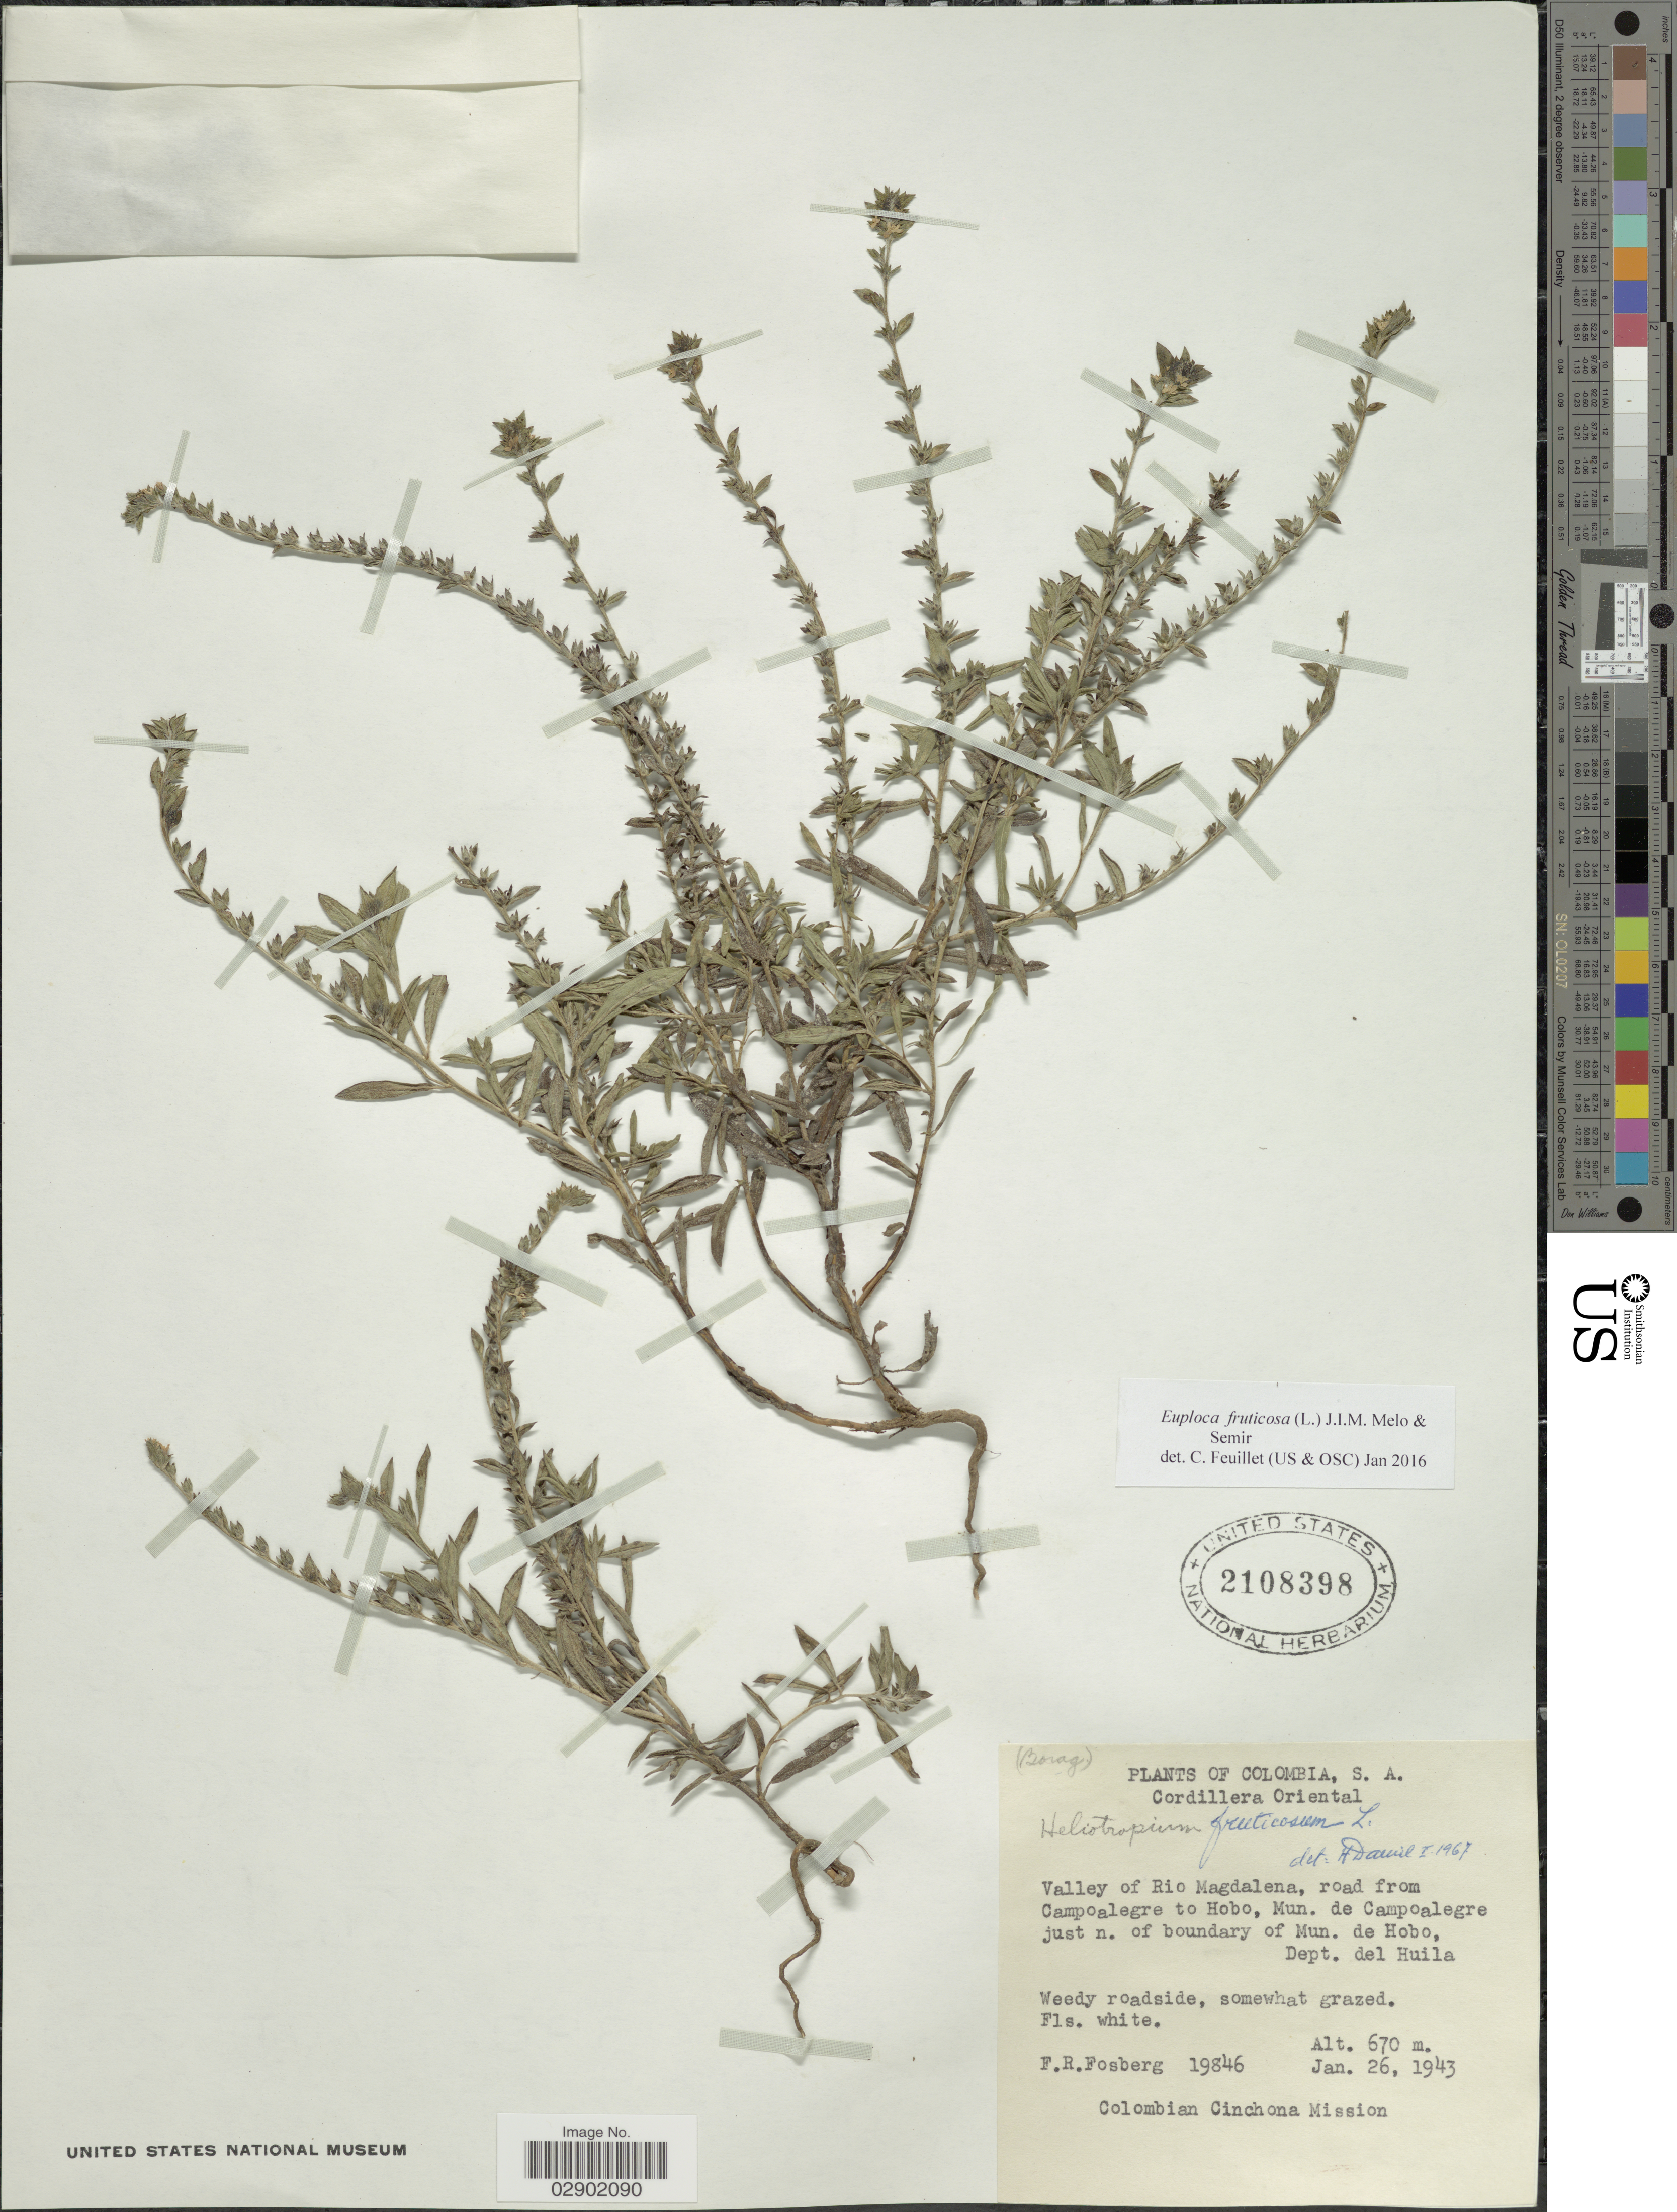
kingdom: Plantae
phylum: Tracheophyta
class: Magnoliopsida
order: Boraginales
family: Heliotropiaceae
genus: Euploca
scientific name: Euploca fruticosa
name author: (L.) J.I.M. Melo & Semir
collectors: F. R. Fosberg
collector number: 19846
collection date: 1943-01-26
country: Colombia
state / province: Huila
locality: Cordillera Oriental. Valley of Rio Magdalena, road from Campoalegre to Hobo, Mun. de Campoalegre just n. of boundary of Mun. de Hobo, Dept. del Huila.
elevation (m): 670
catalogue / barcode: US 2108398